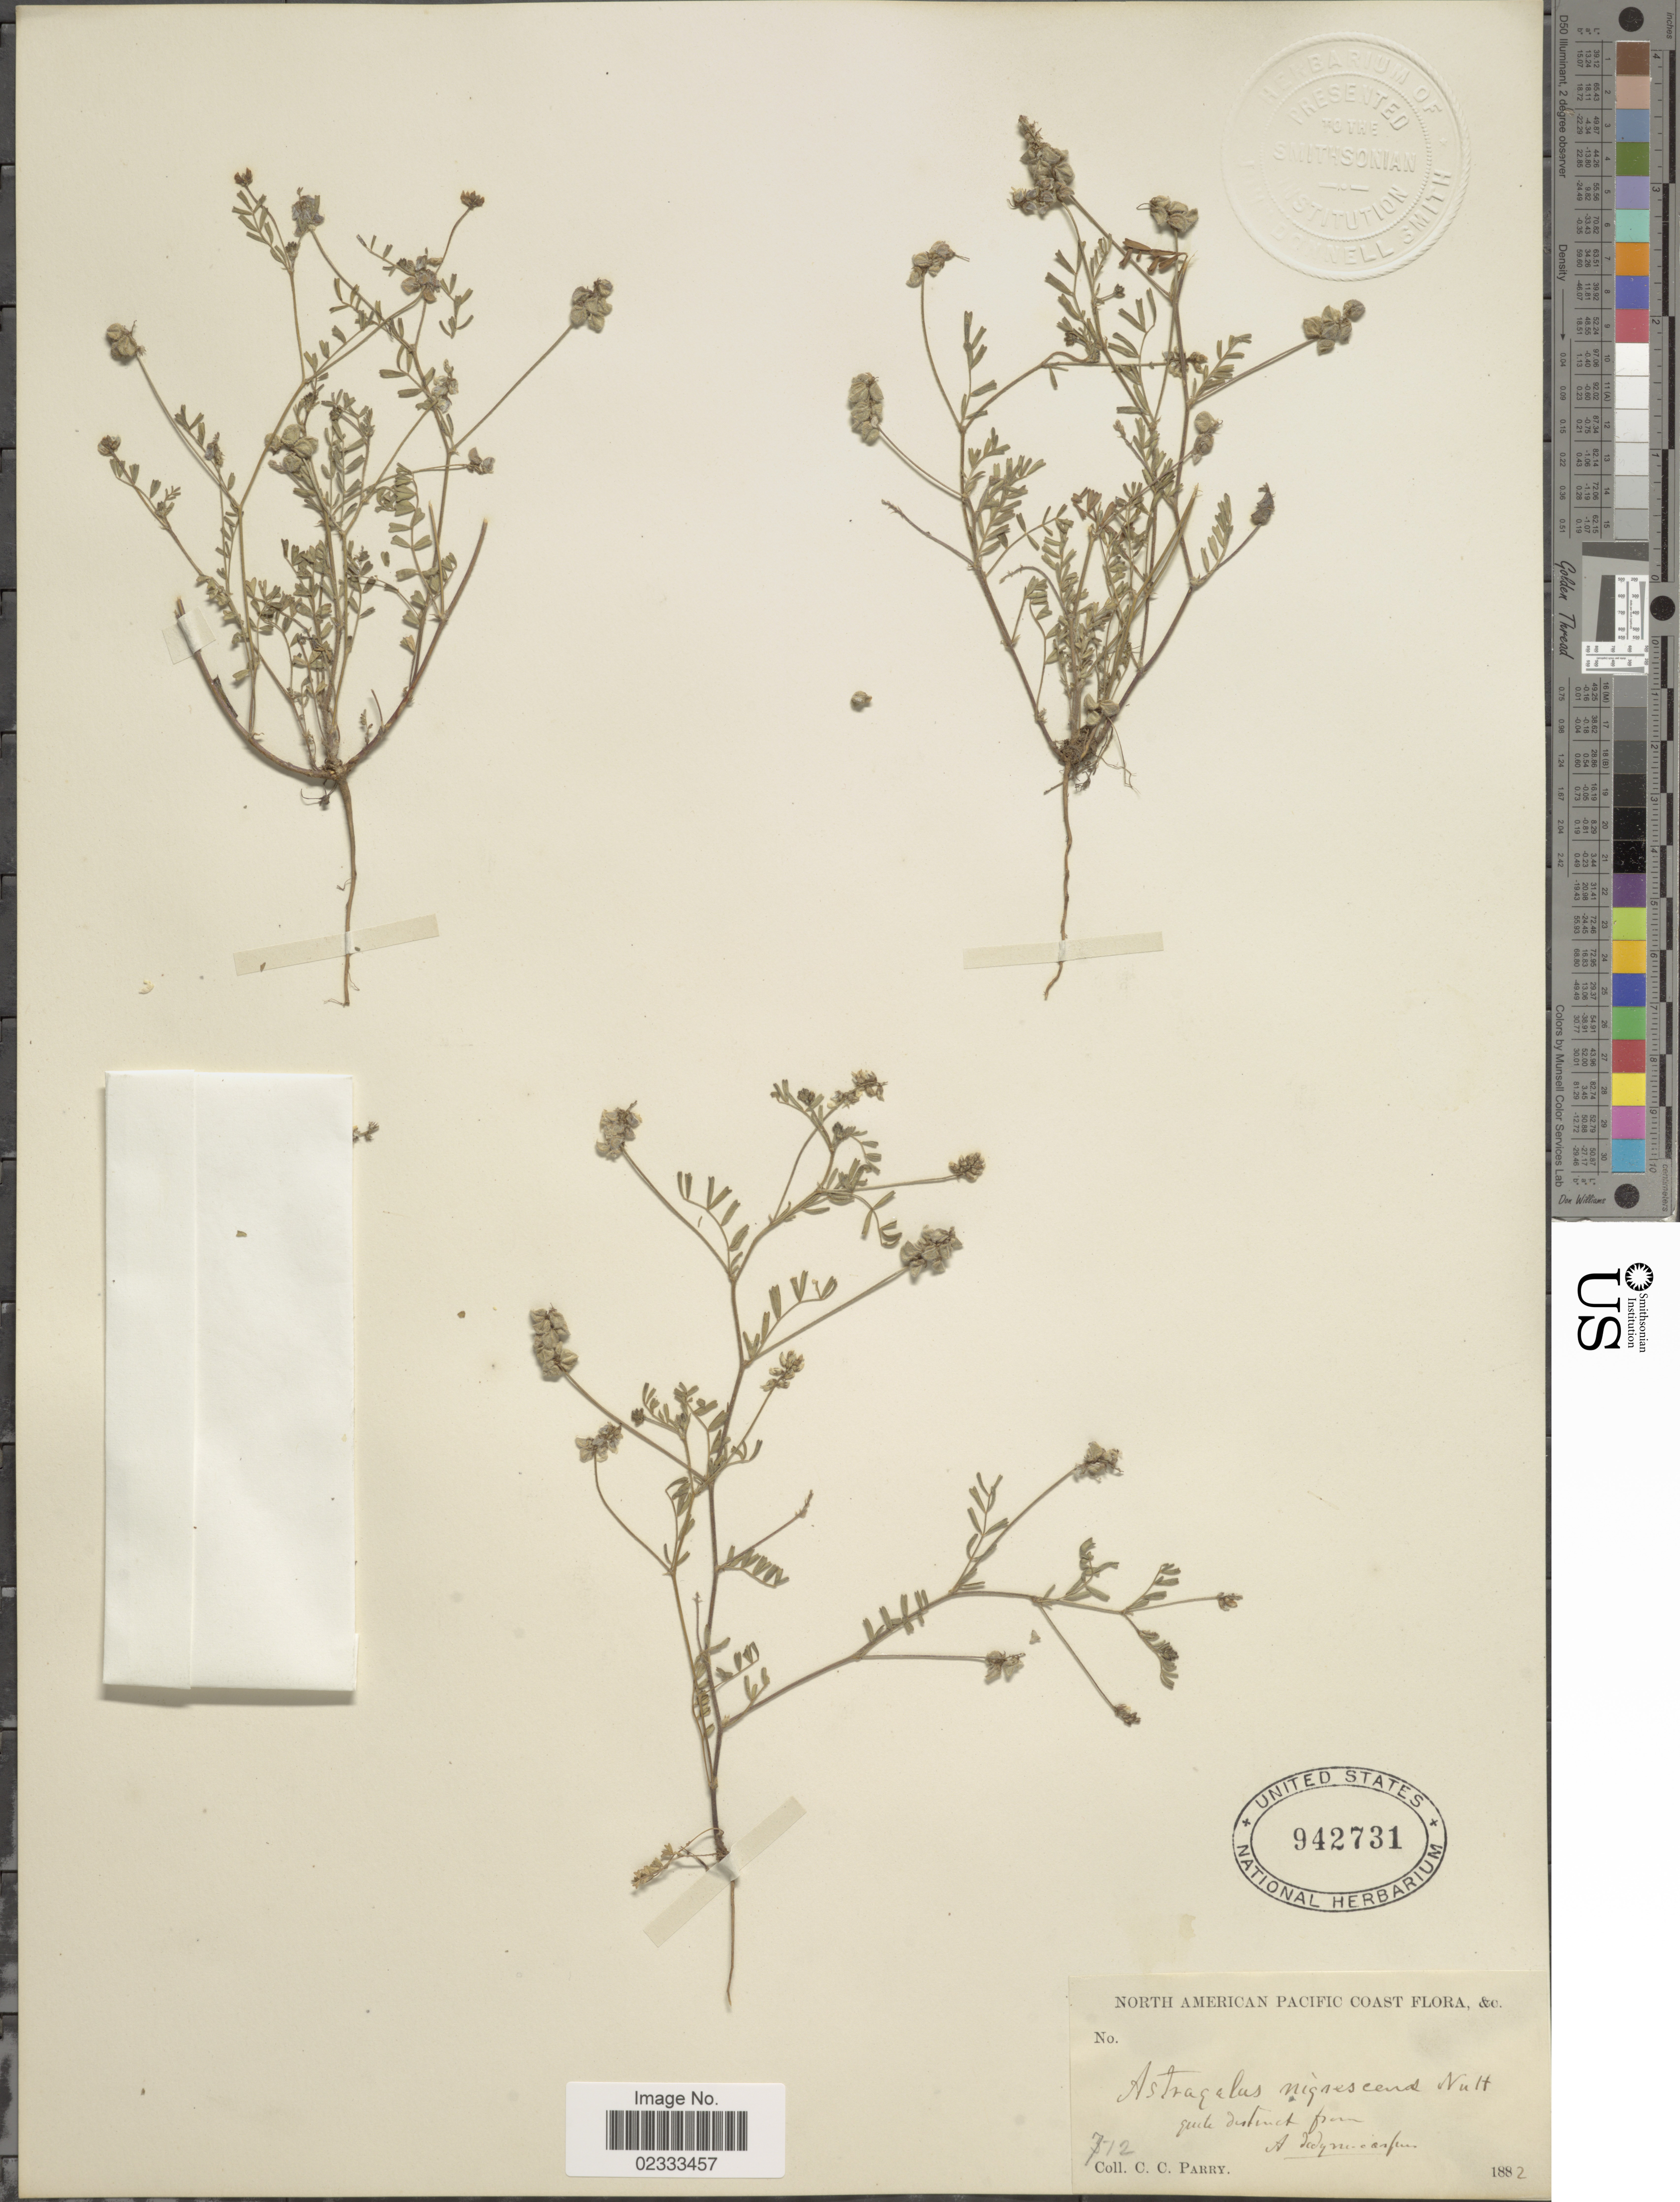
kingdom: Plantae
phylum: Tracheophyta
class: Magnoliopsida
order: Fabales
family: Fabaceae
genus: Astragalus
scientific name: Astragalus nigrescens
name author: Pall.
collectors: C. C. Parry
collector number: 712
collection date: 1882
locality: North American pacific Coast, quick distinct from. [interpreted]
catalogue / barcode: US 942731